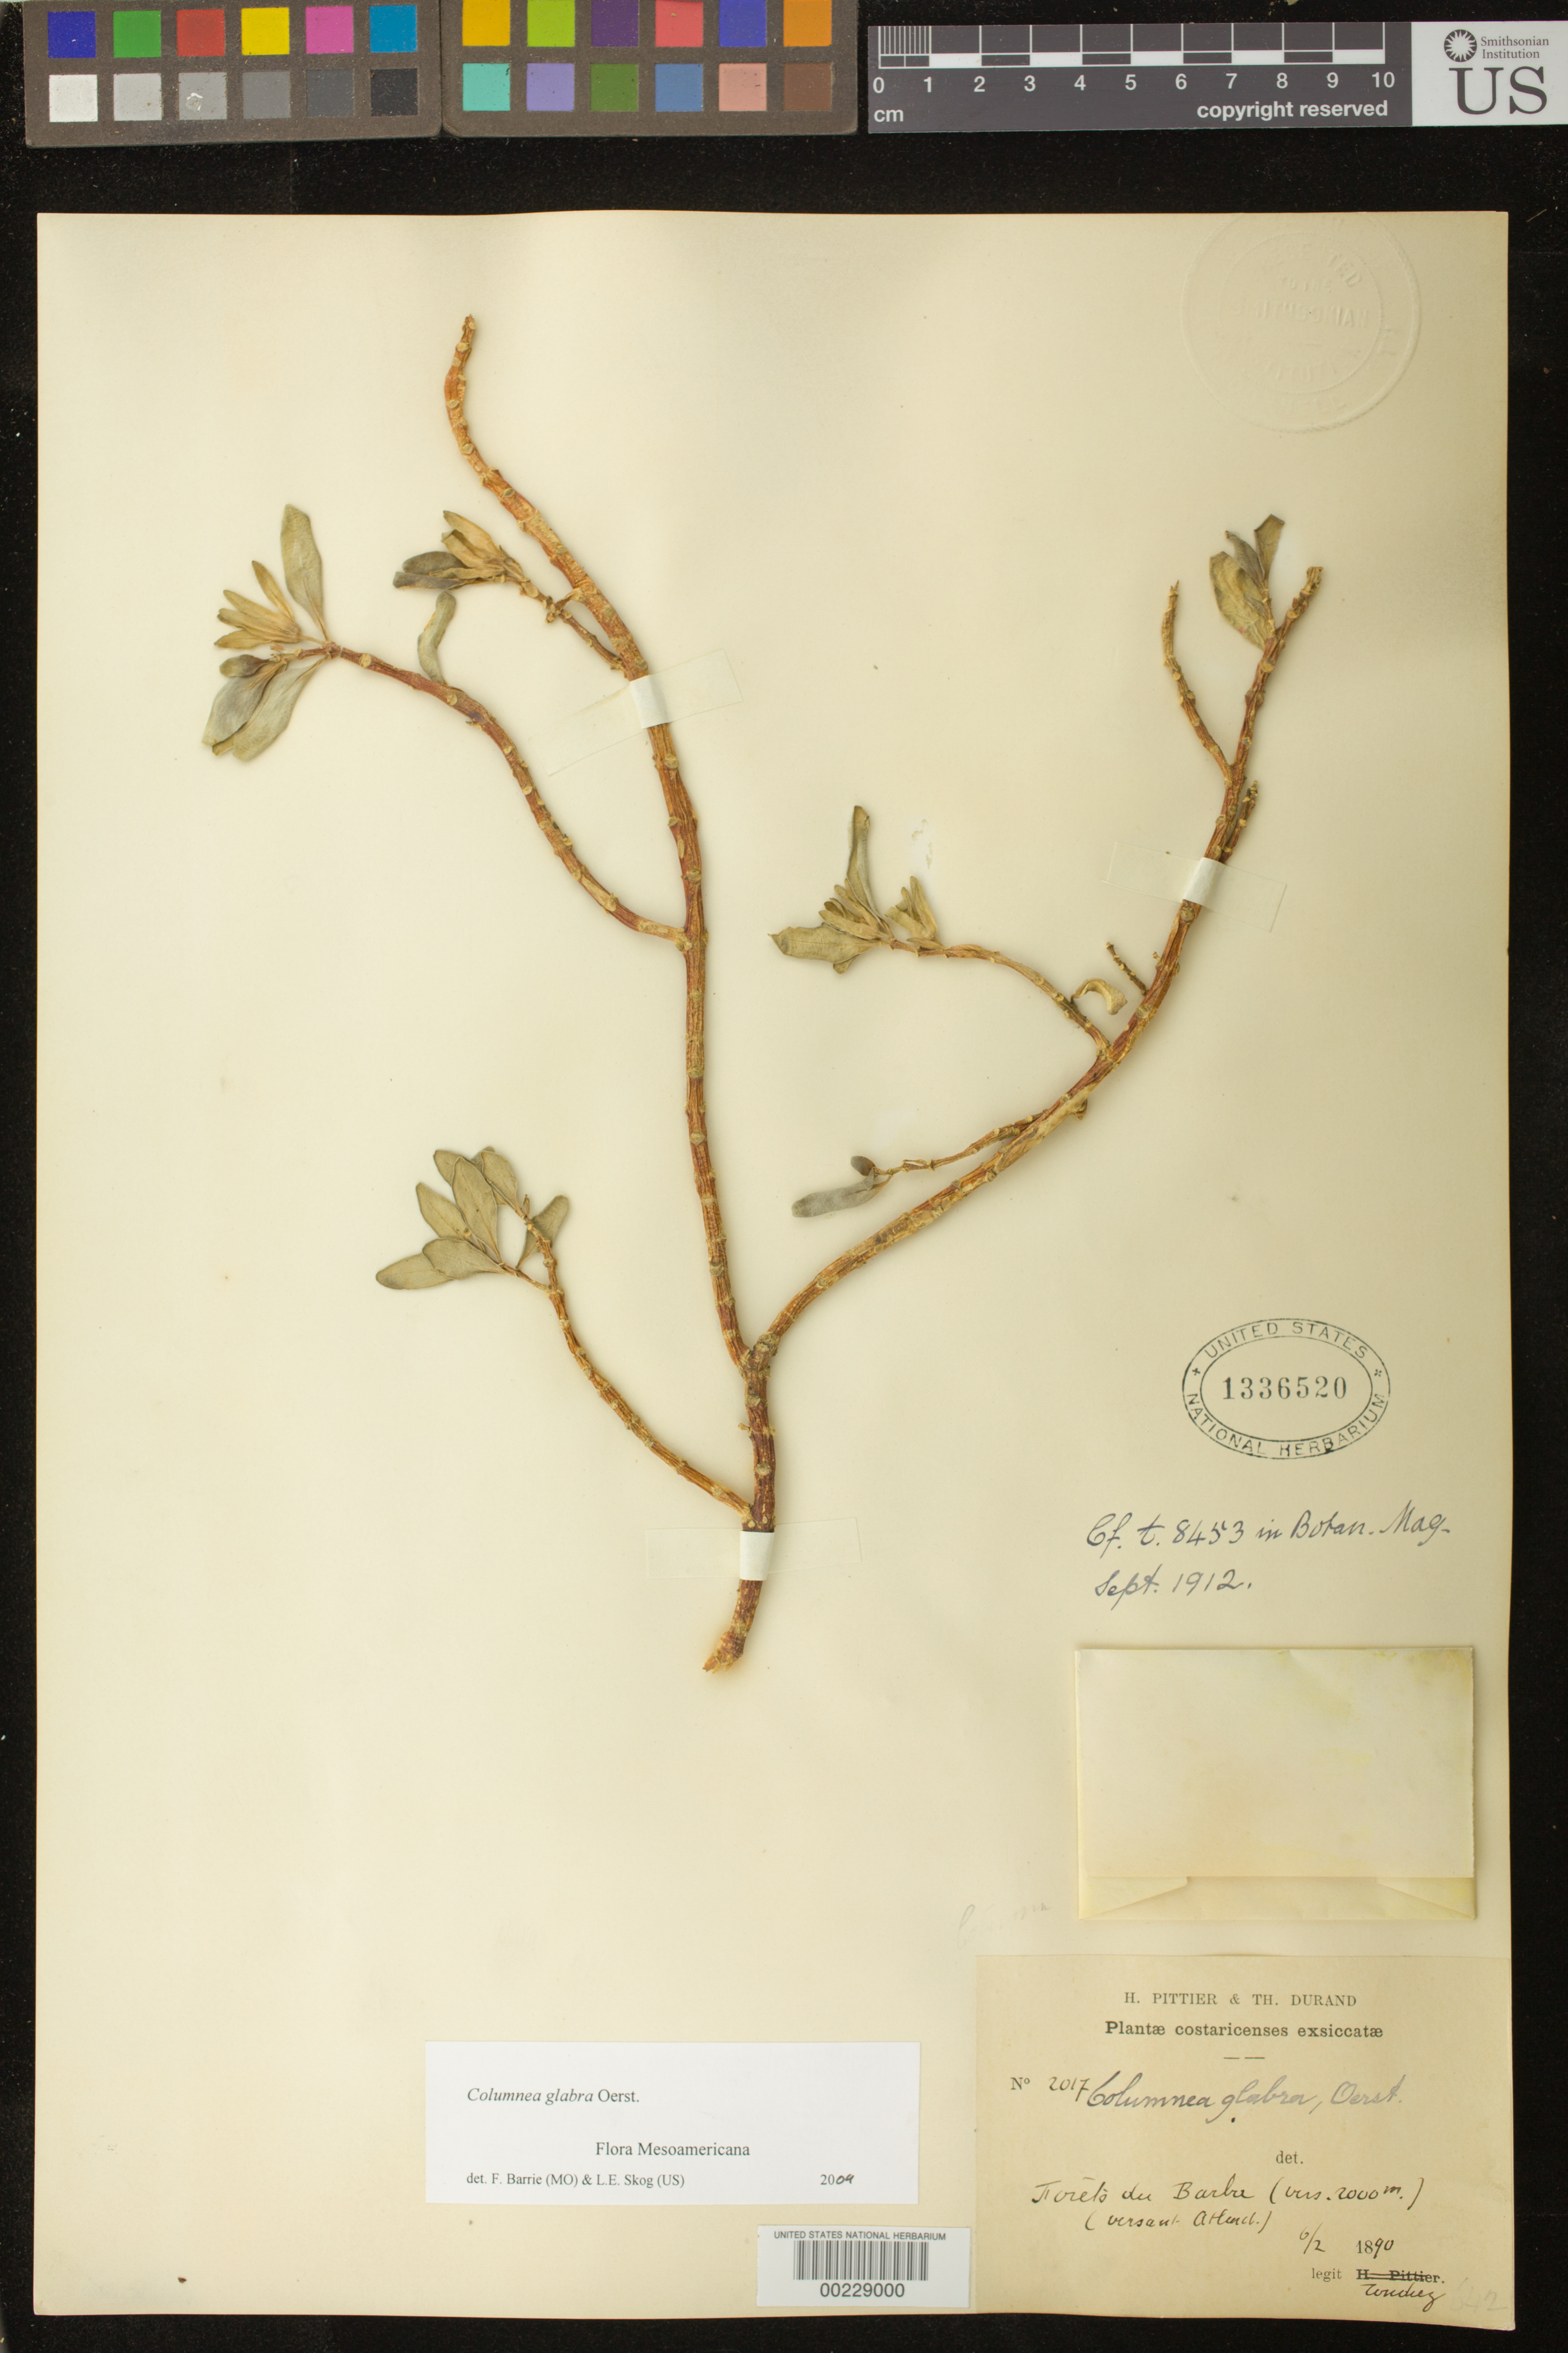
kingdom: Plantae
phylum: Tracheophyta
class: Magnoliopsida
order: Lamiales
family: Gesneriaceae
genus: Columnea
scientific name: Columnea glabra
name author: Oerst.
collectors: A. Tonduz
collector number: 2017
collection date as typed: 1890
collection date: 1890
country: Costa Rica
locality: Barba (Atlantic slope)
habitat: Forests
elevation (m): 2000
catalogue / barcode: US 1336520